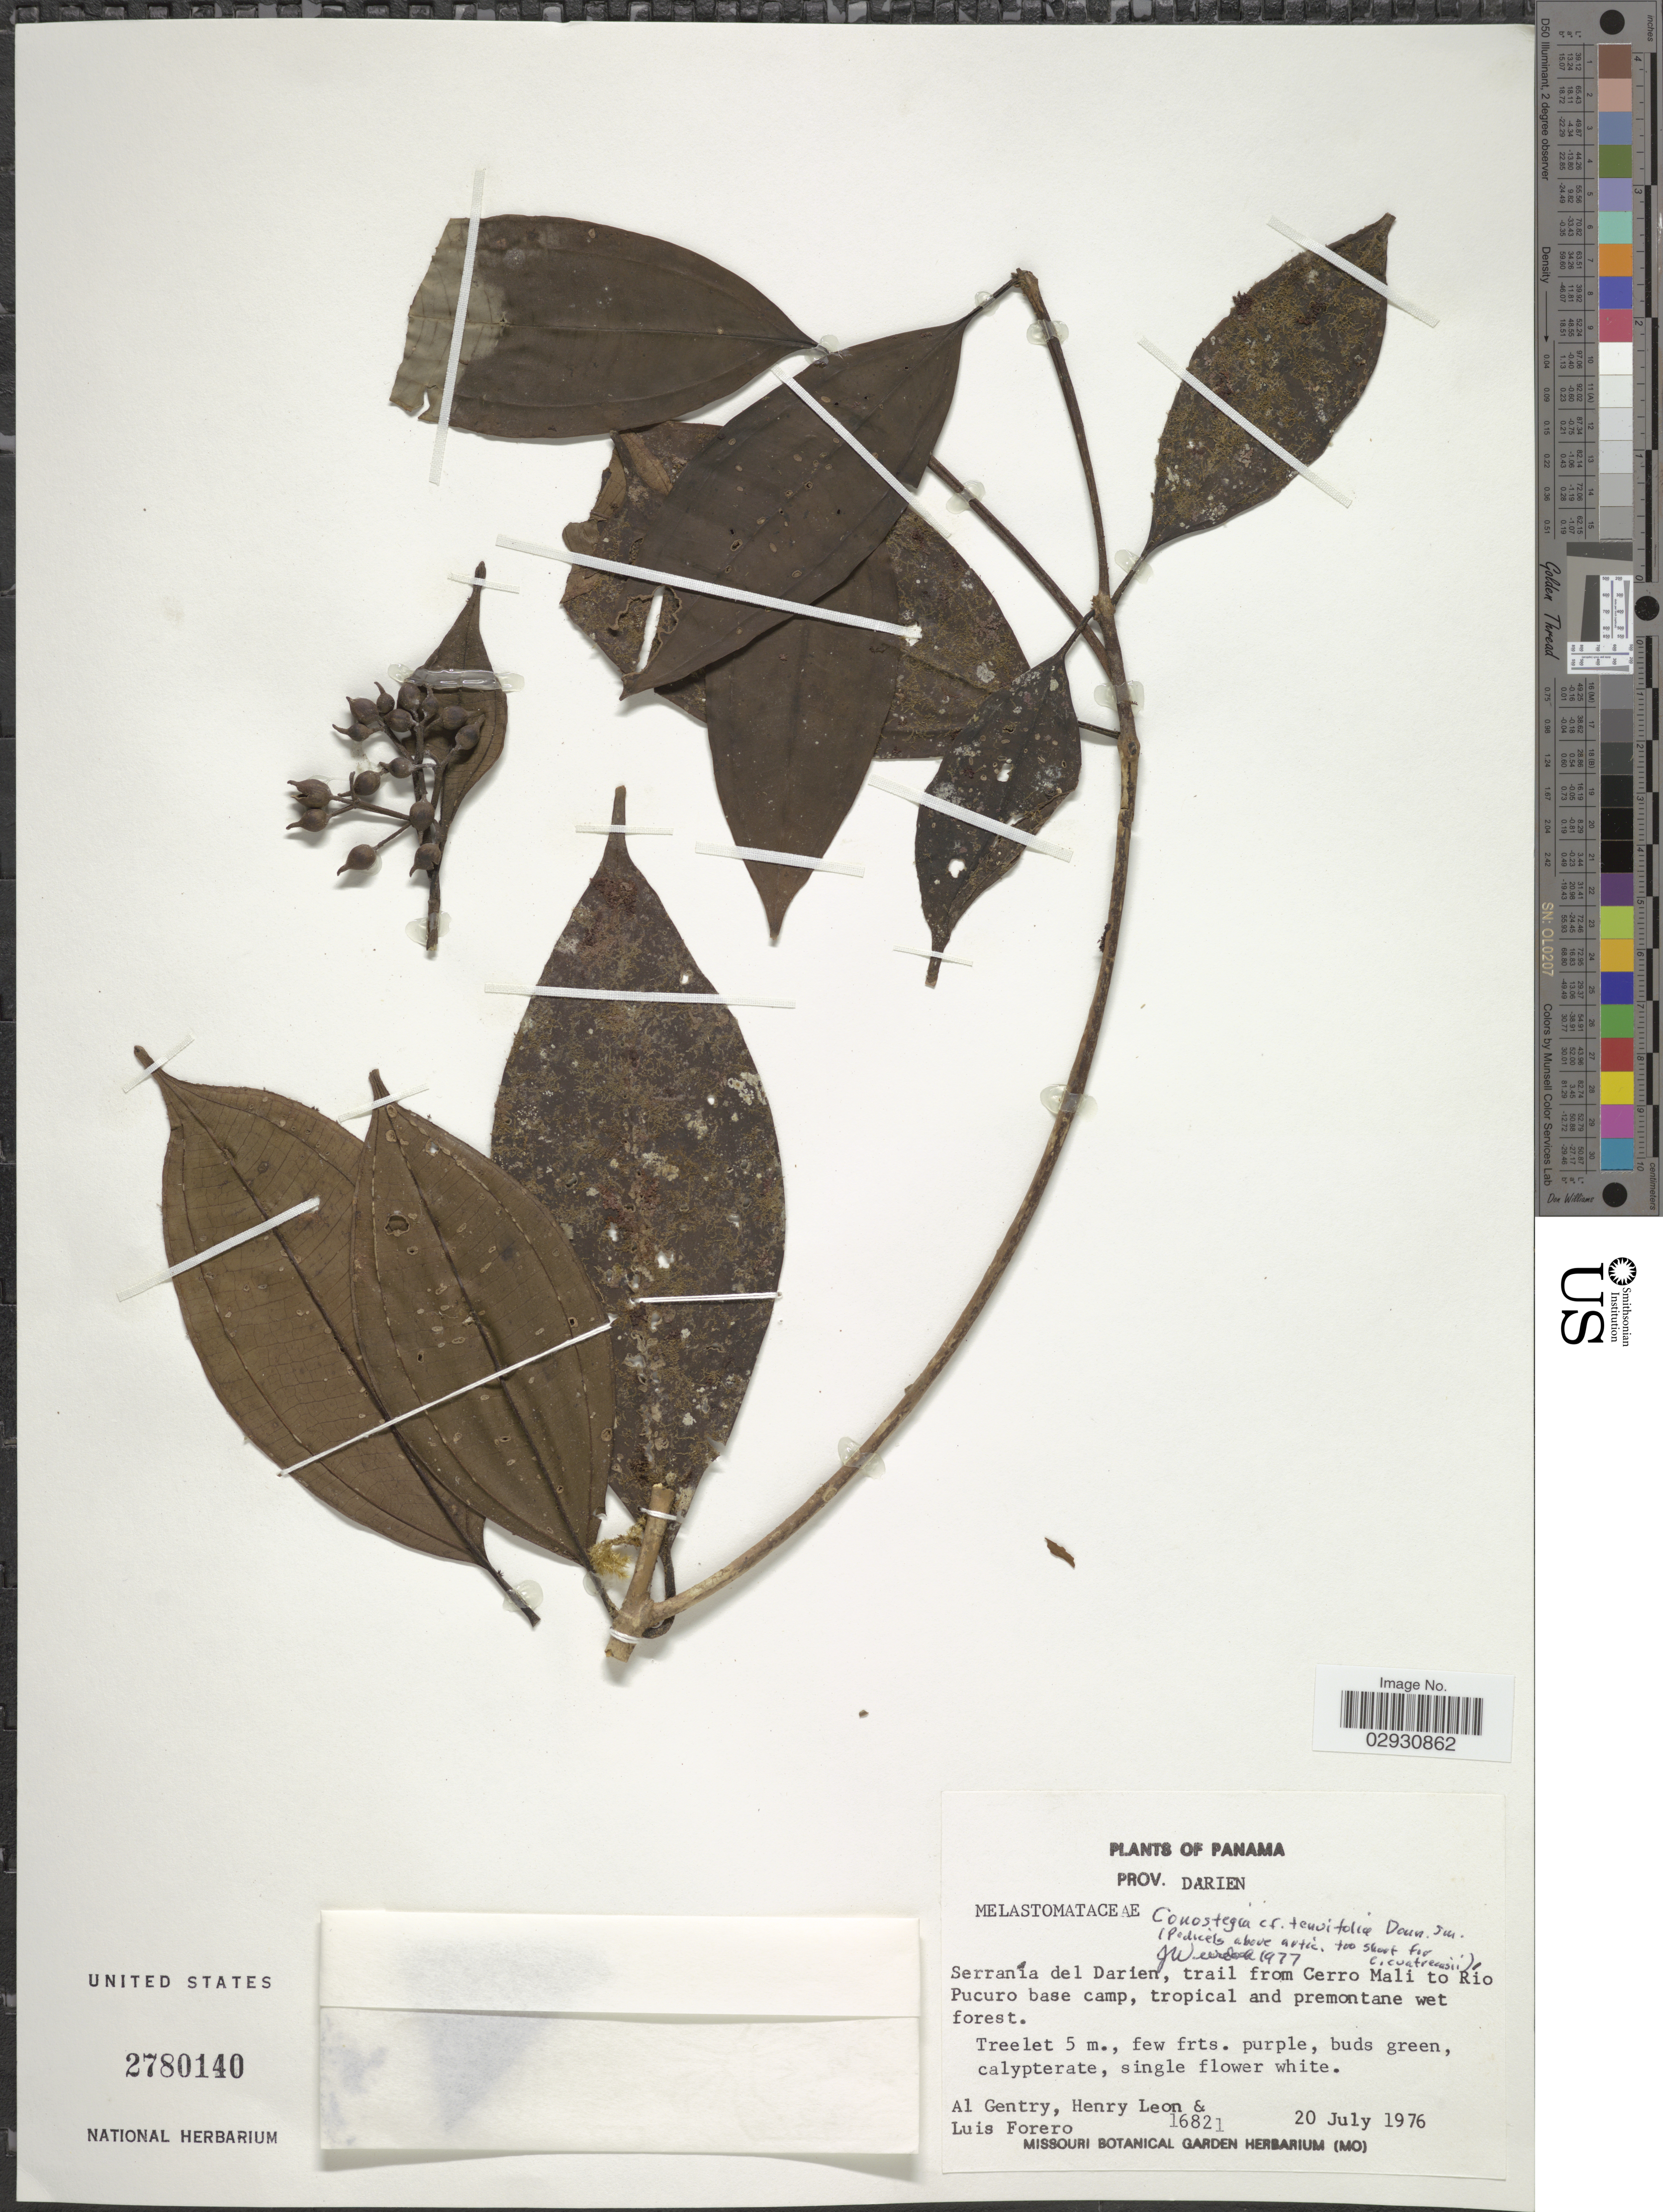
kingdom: Plantae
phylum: Tracheophyta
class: Magnoliopsida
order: Myrtales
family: Melastomataceae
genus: Conostegia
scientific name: Conostegia tenuifolia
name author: Donn. Sm.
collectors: A. H. Gentry, Henry Leon & L. Forero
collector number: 16821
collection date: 1976-07-20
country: Panama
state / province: Darién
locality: Prov. Darien, Serranía del Darien, trail from Cerro Mali to Rio Pucuro base camp.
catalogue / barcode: US 2780140